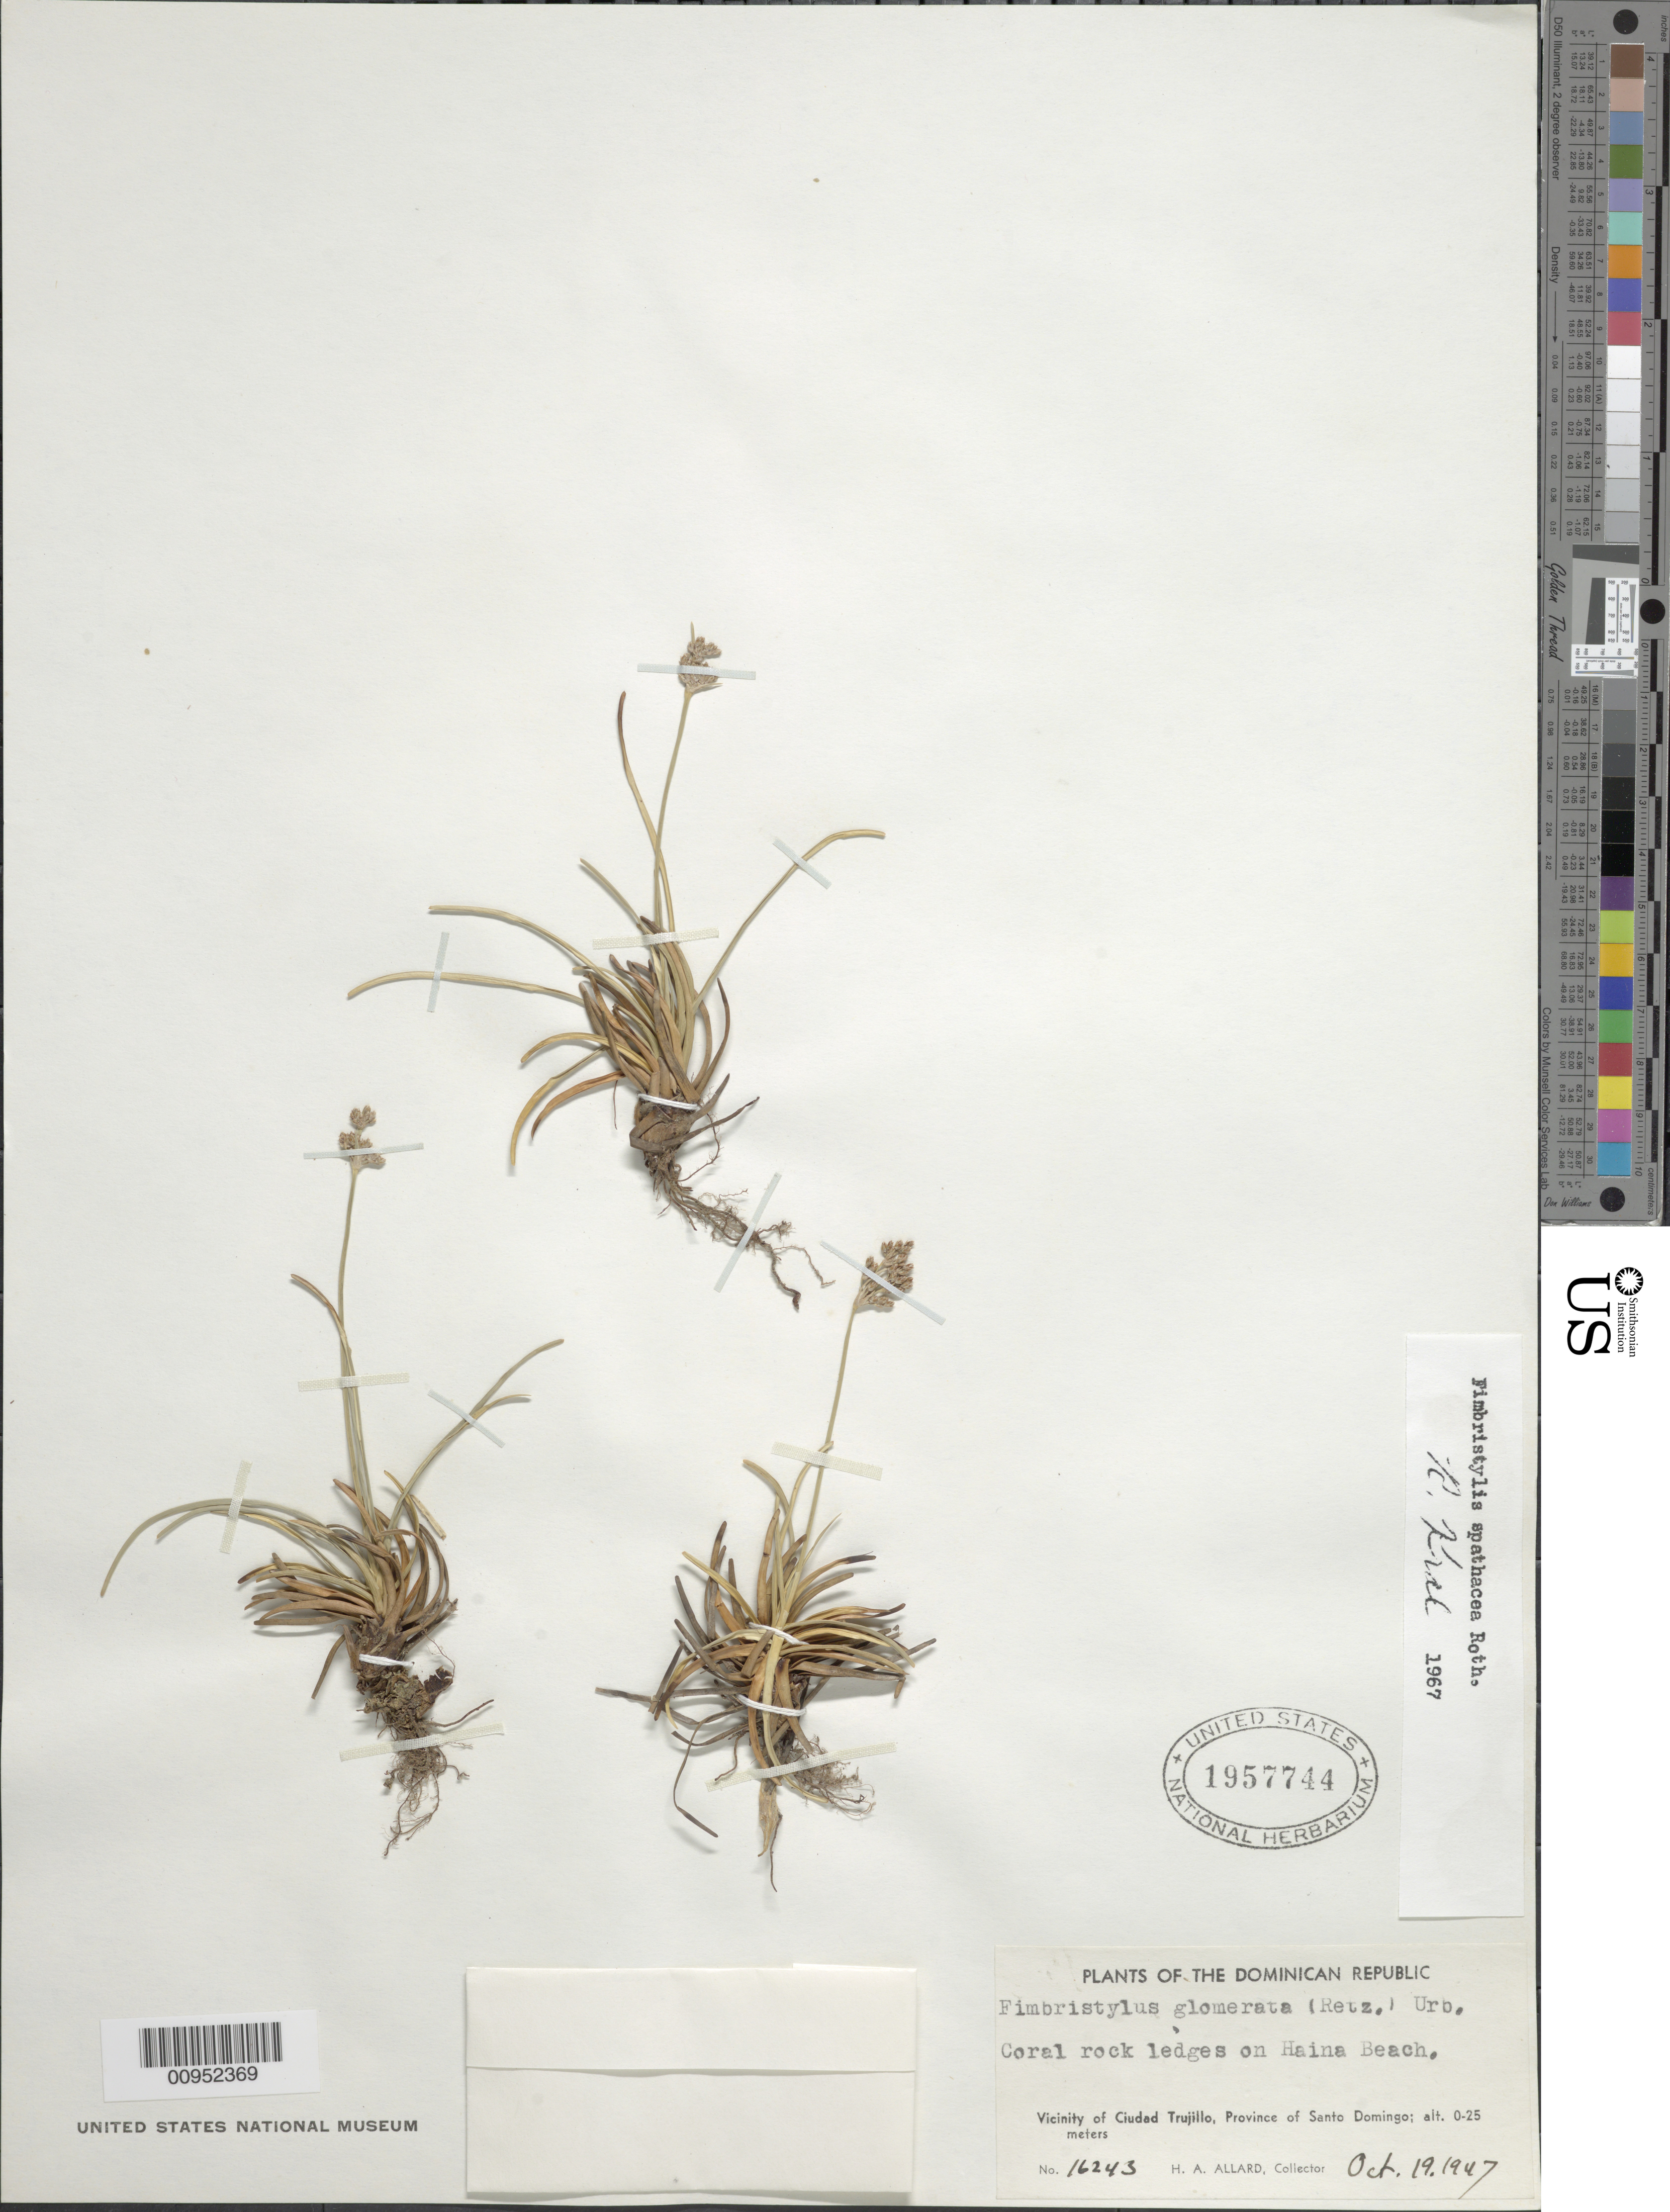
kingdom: Plantae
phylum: Tracheophyta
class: Liliopsida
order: Poales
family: Cyperaceae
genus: Fimbristylis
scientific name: Fimbristylis cymosa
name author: R. Br.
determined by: Kral, Robert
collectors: H. A. Allard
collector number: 16243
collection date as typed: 19 Oct 1947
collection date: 1947-10-19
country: Dominican Republic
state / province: Santo Domingo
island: Hispaniola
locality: Vicinity of Ciudad Trujillo, Haina Beach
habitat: Coral rock ledges on beach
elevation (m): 0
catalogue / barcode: US 1957744